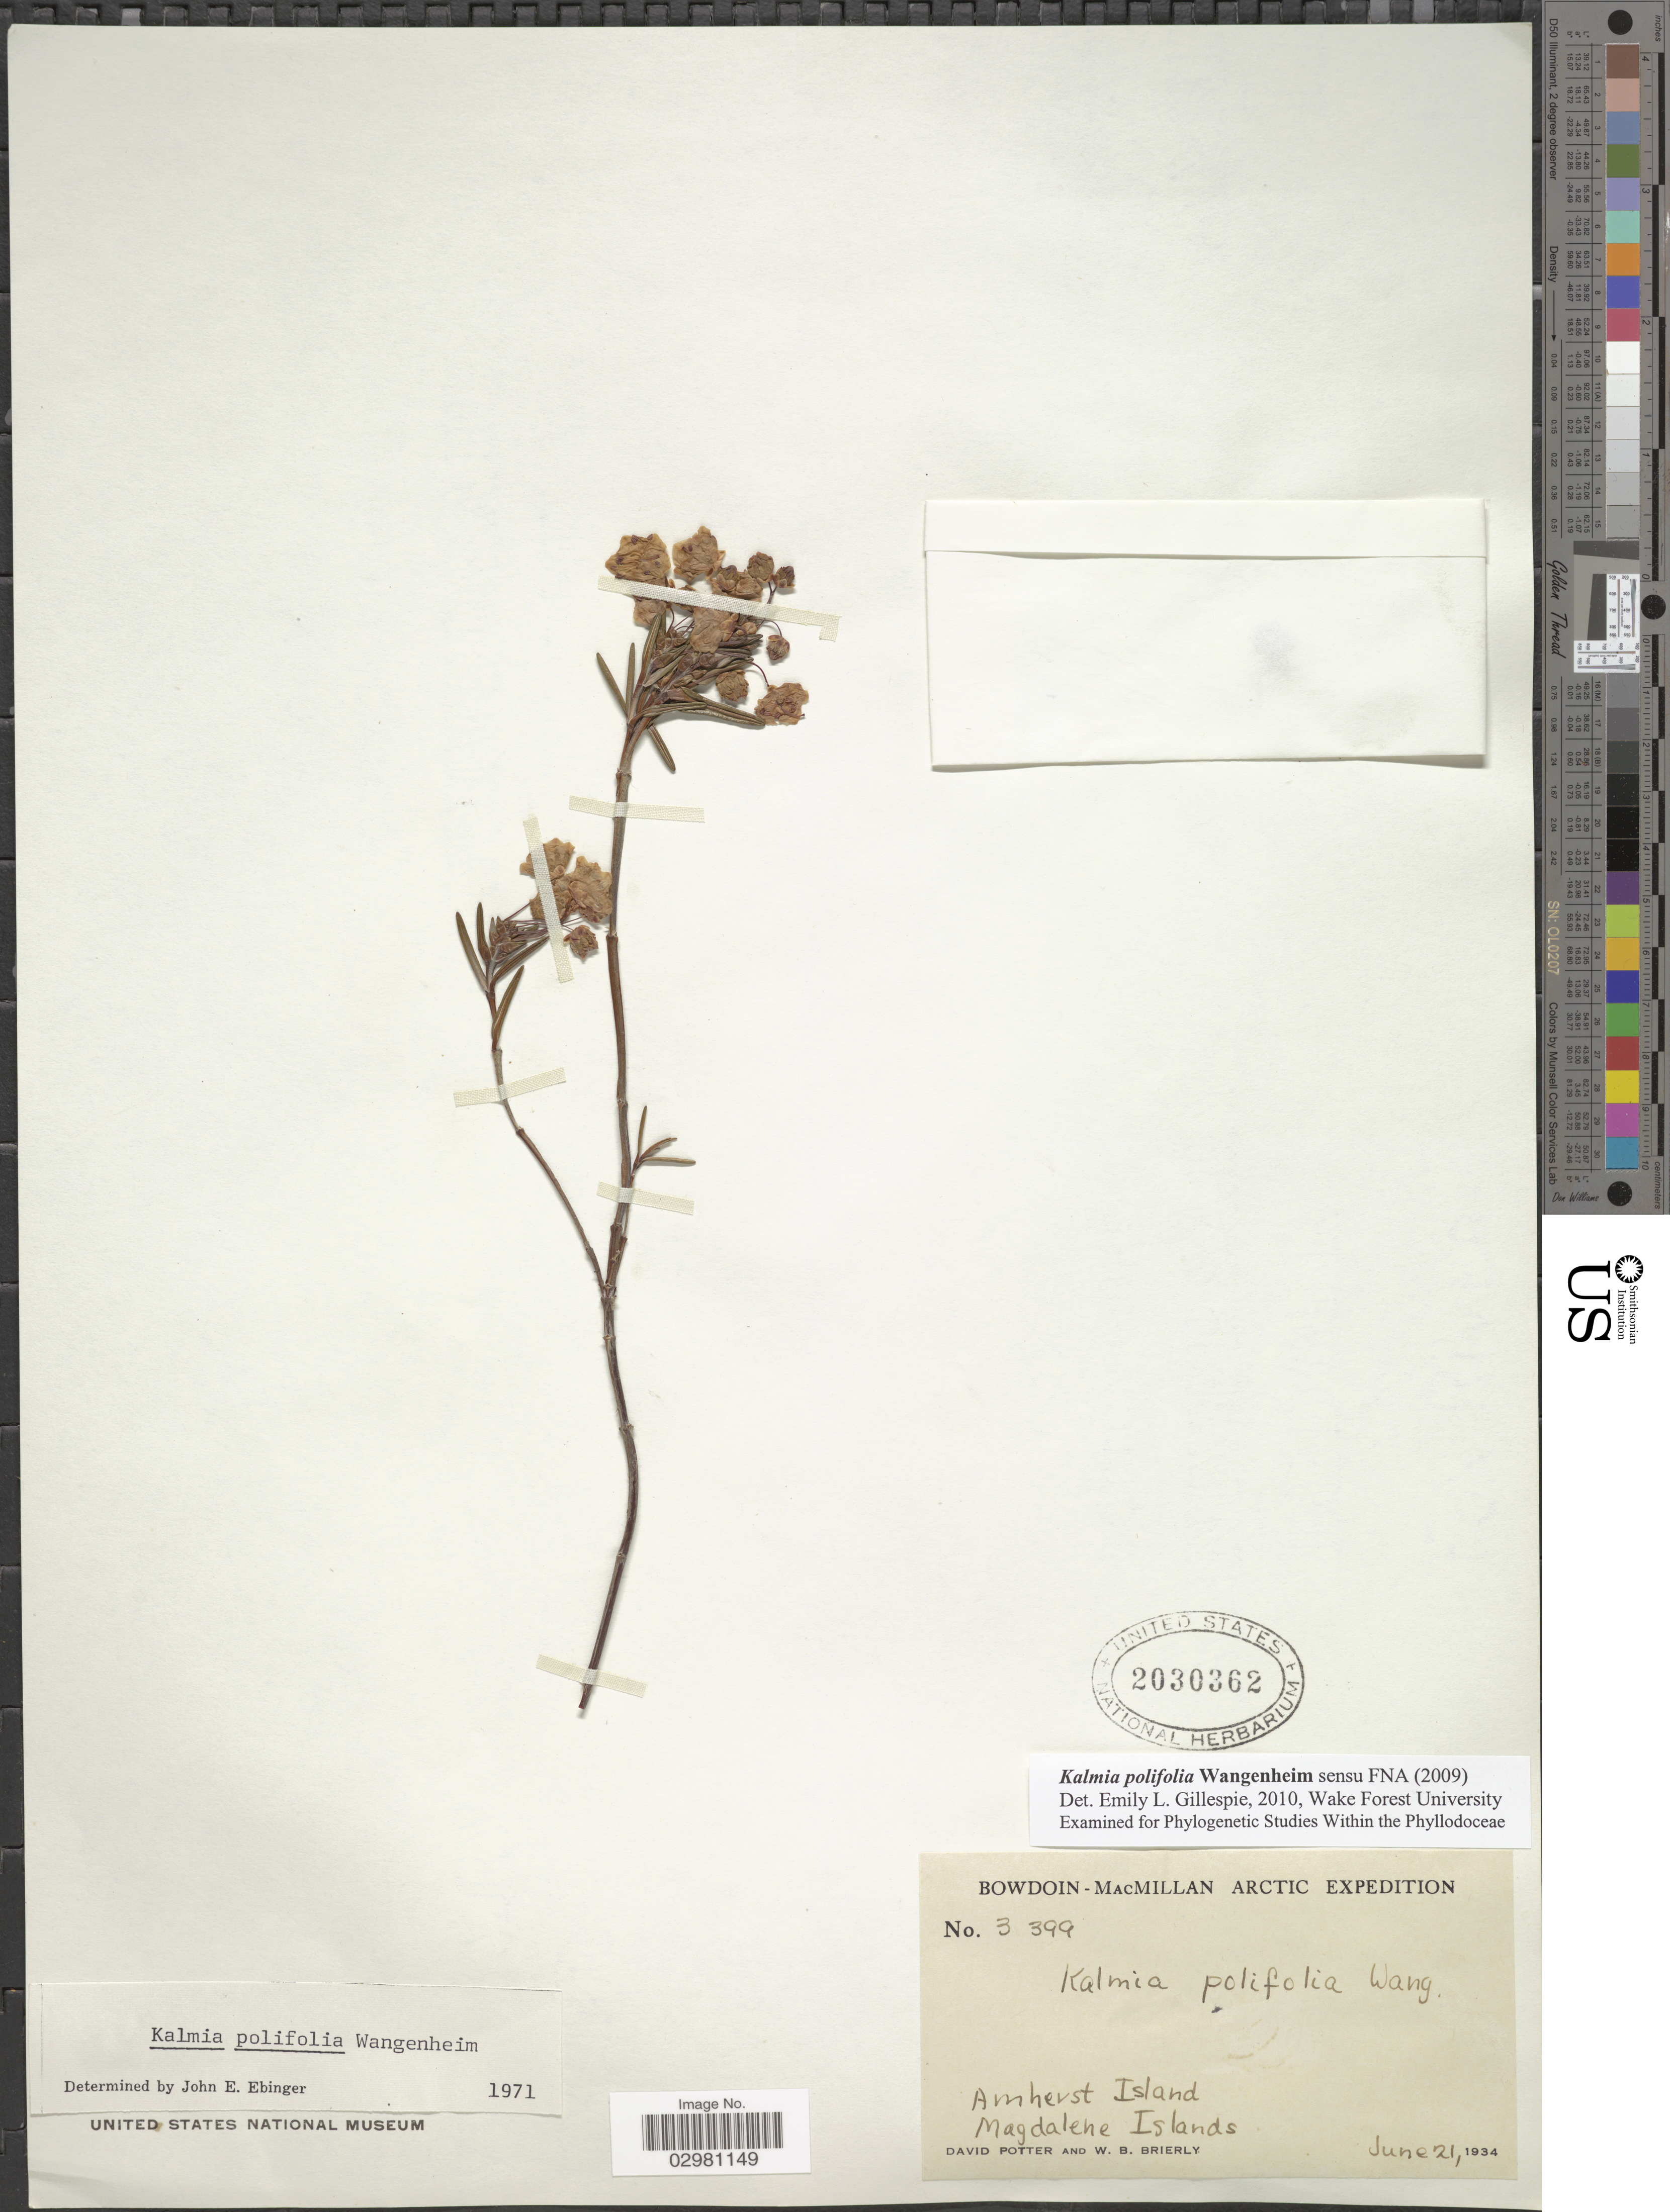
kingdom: Plantae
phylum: Tracheophyta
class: Magnoliopsida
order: Ericales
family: Ericaceae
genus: Kalmia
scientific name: Kalmia polifolia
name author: Wangenh.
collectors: D. Potter & W. Brierly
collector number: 3399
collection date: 1934-06-21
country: Canada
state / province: Quebec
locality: Bowdoin-MacMillan Arctic. [unsure placement] Amherst Island. Magdalene Islands.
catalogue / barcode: US 2030362